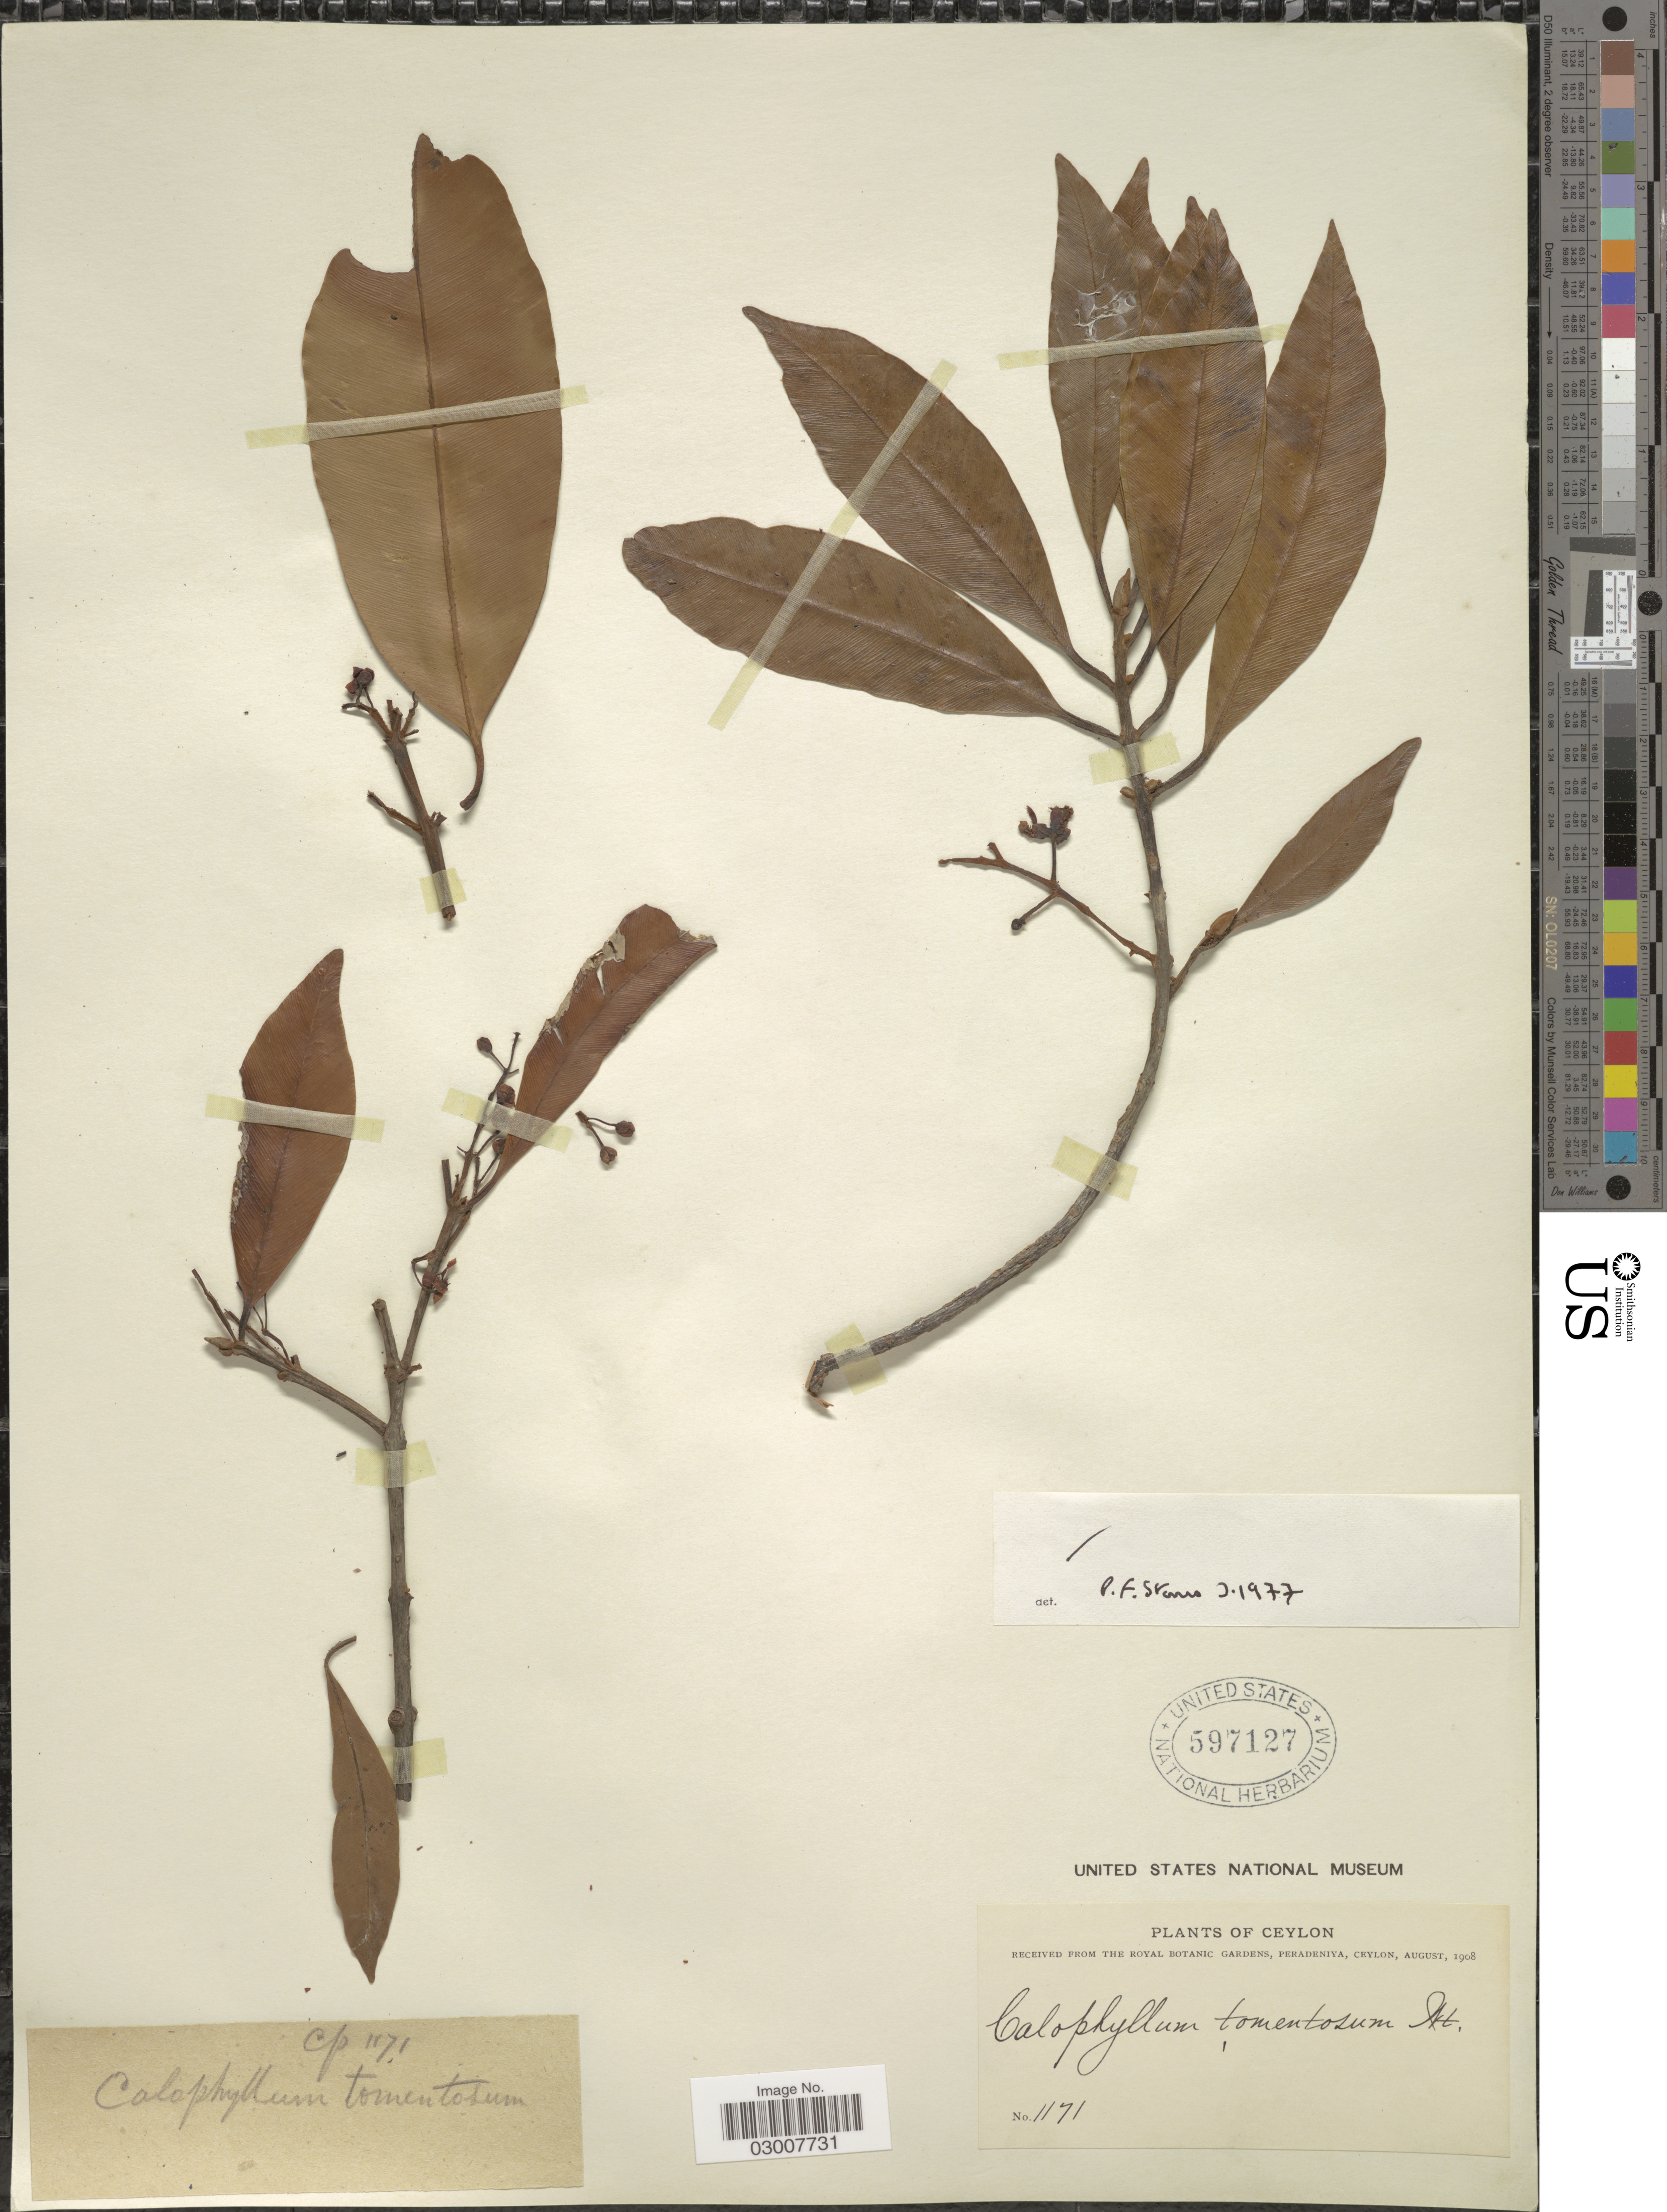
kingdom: Plantae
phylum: Tracheophyta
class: Magnoliopsida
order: Malpighiales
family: Calophyllaceae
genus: Calophyllum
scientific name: Calophyllum tomentosum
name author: Wight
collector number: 1171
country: Sri Lanka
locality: Ceylon.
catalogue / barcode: US 597127